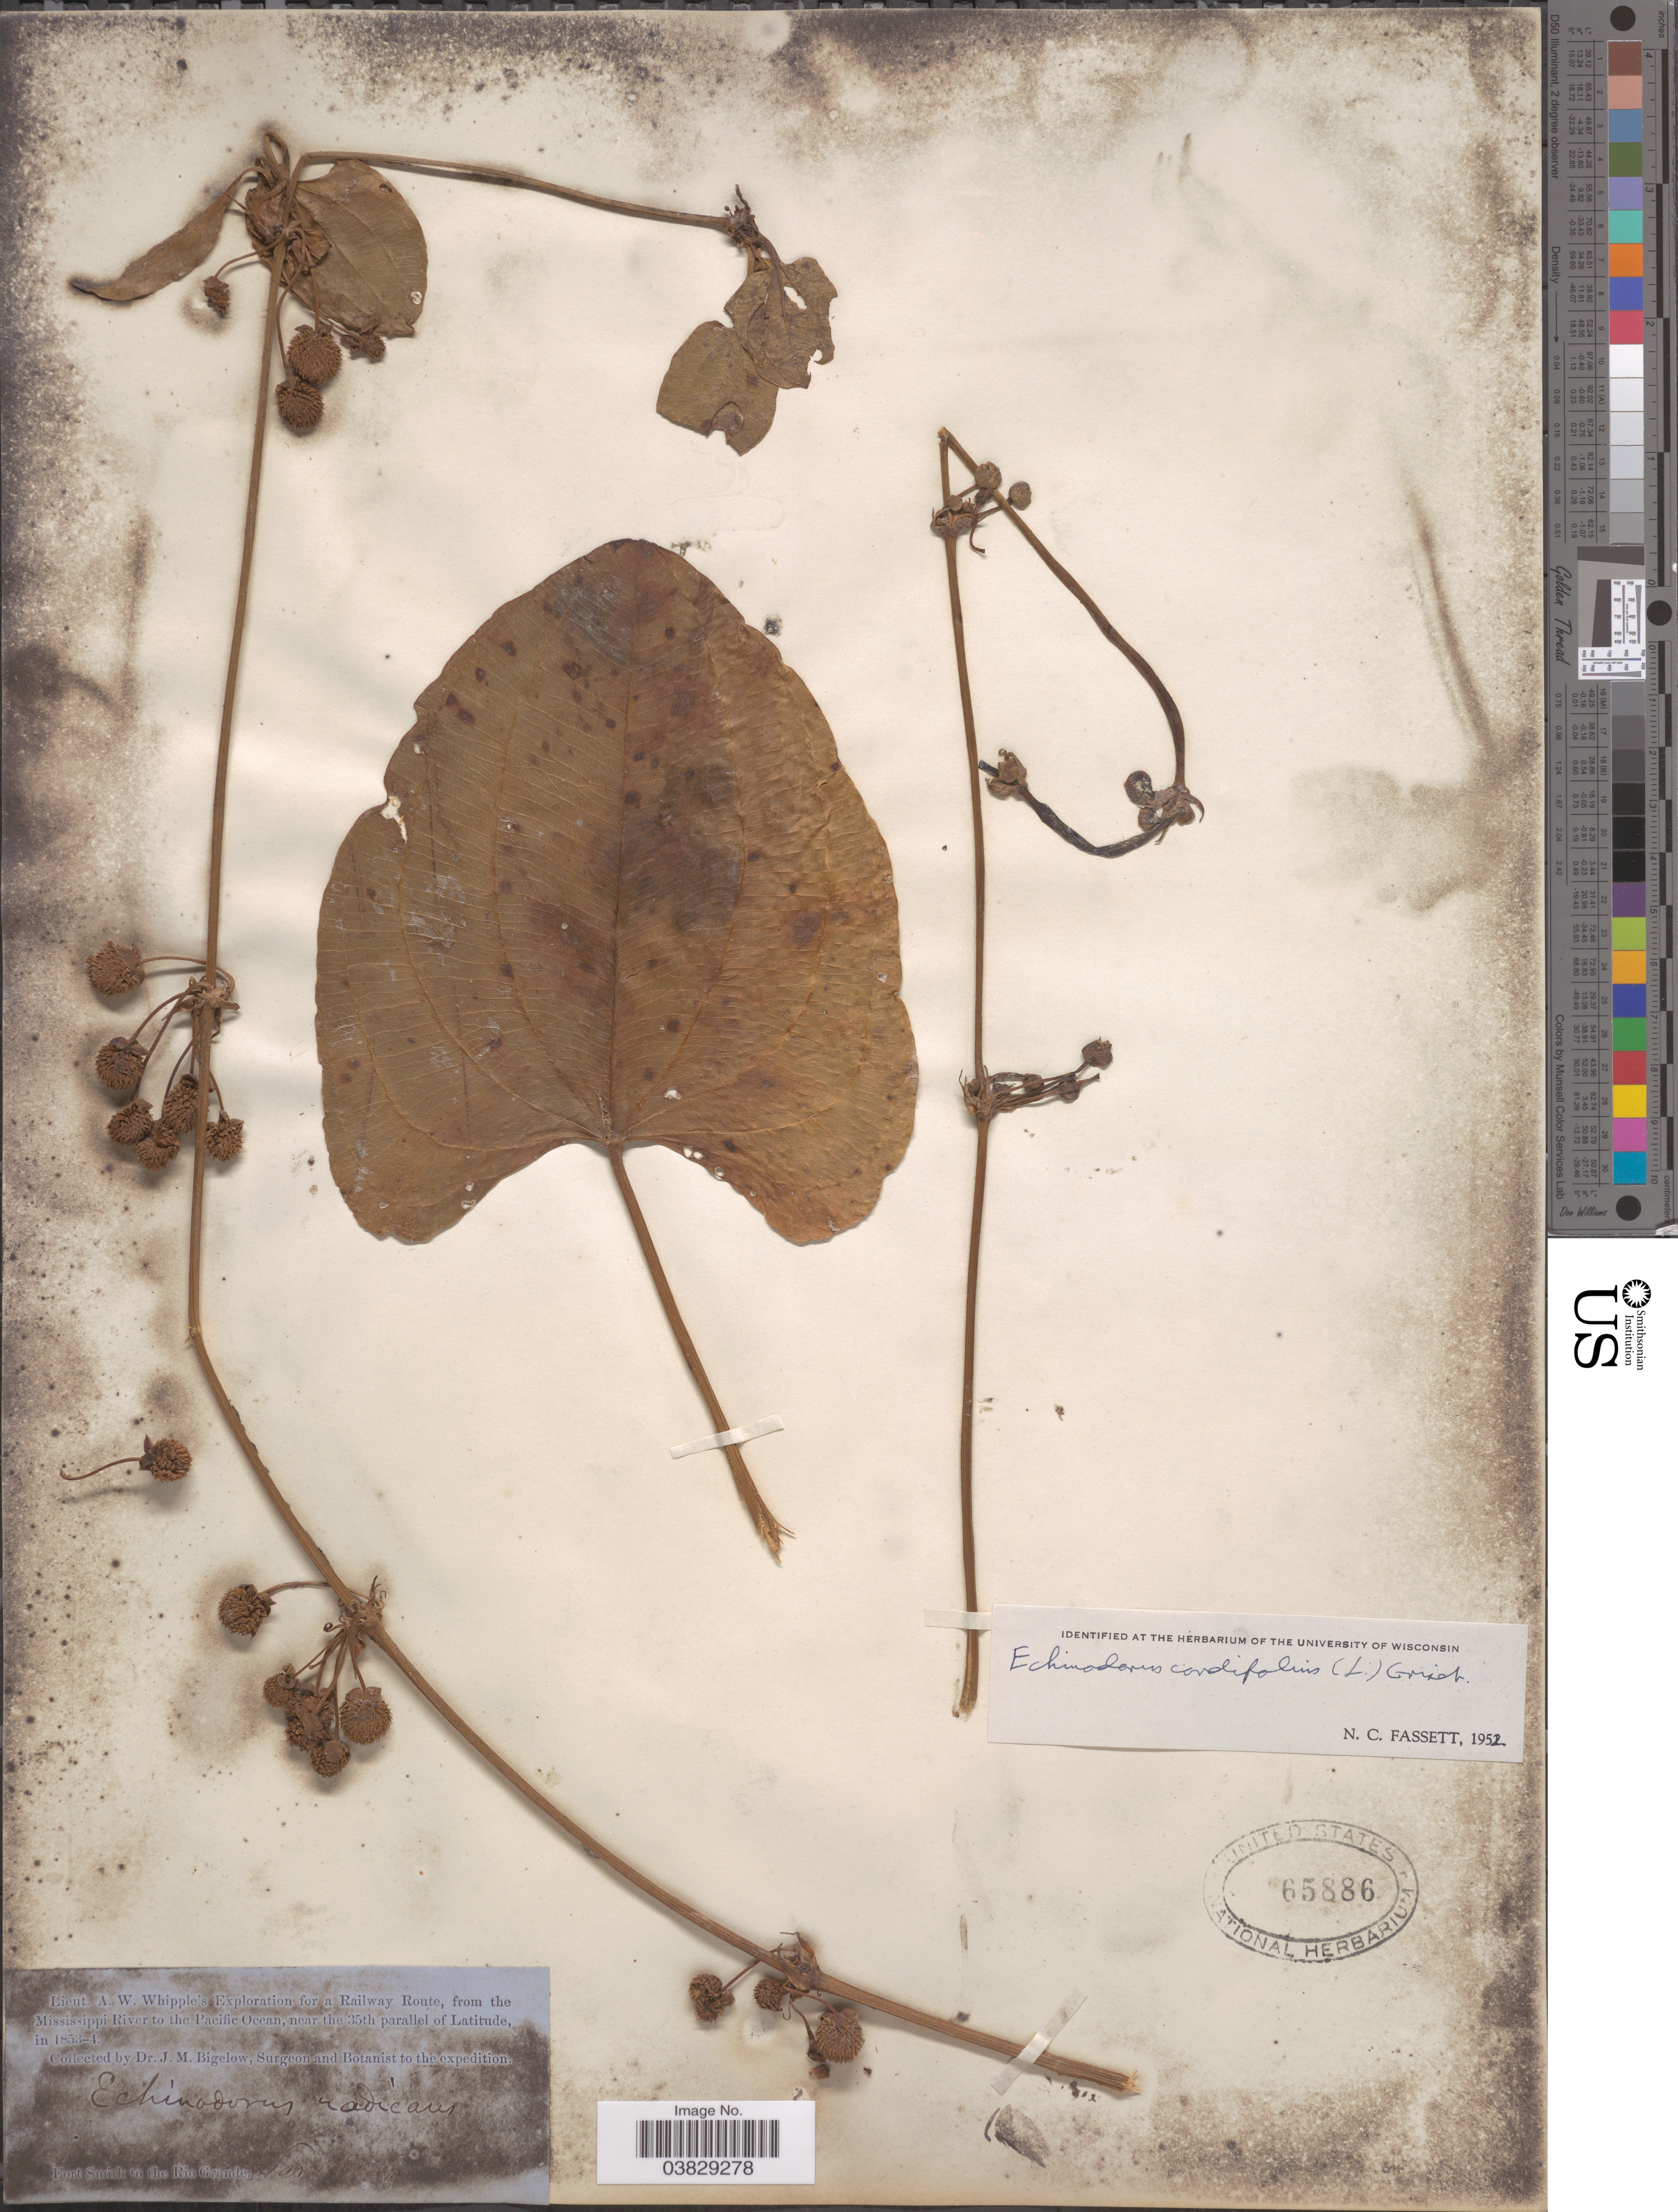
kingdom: Plantae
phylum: Tracheophyta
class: Liliopsida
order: Alismatales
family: Alismataceae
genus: Echinodorus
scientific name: Echinodorus cordifolius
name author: (L.) Griseb.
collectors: J. M. Bigelow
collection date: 1853/1854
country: United States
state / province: Oklahoma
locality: Railway Route, from the The Mississippi River to the Pacific Ocean, near the 35th parallel of Latitude. Fort Smith to the Rio Grande. Sans Bois.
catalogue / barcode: US 65886